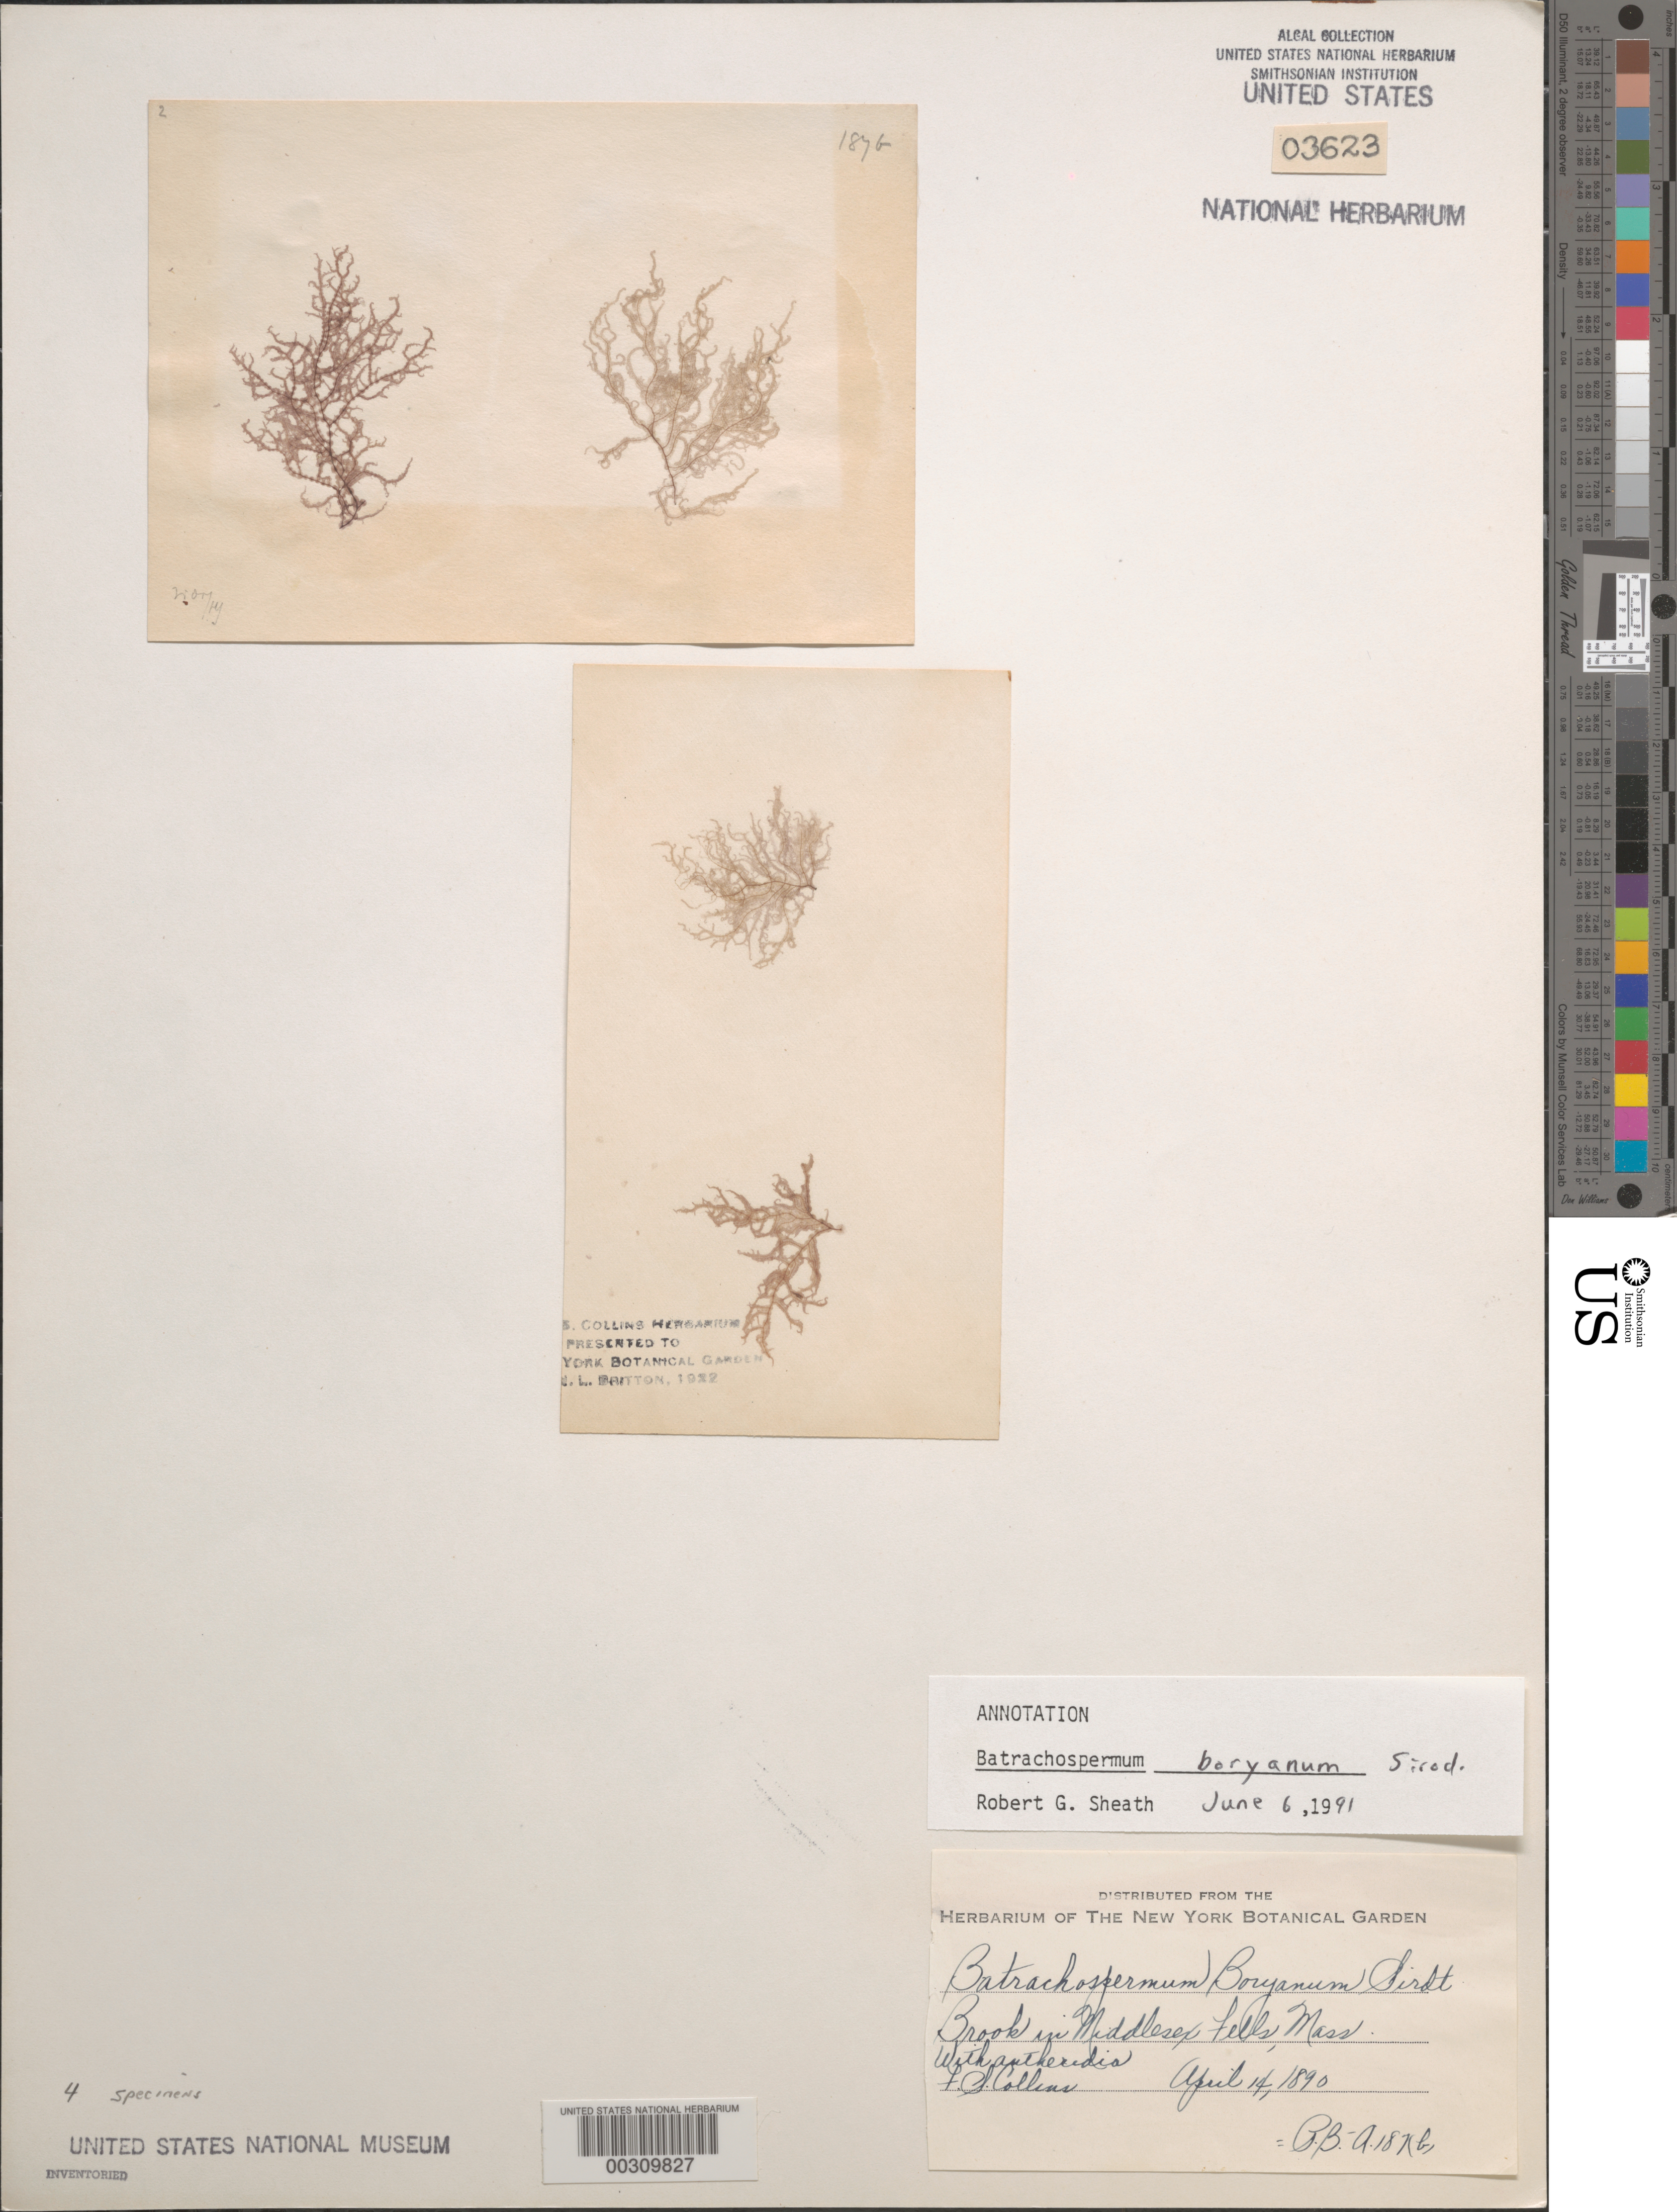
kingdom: Plantae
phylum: Rhodophyta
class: Florideophyceae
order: Batrachospermales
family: Batrachospermaceae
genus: Sheathia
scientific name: Sheathia boryana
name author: (Sirodot) Salomaki & M.L. Vis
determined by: Algae name updating Project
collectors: F. Collins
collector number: PB-A 187b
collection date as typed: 14 Apr 1890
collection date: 1890-04-14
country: United States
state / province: Massachusetts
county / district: Middlesex County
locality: Middlesex Fells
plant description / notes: Collins, Holden & Setchell, Phycotheca Boreali-Americana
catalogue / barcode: US 3623